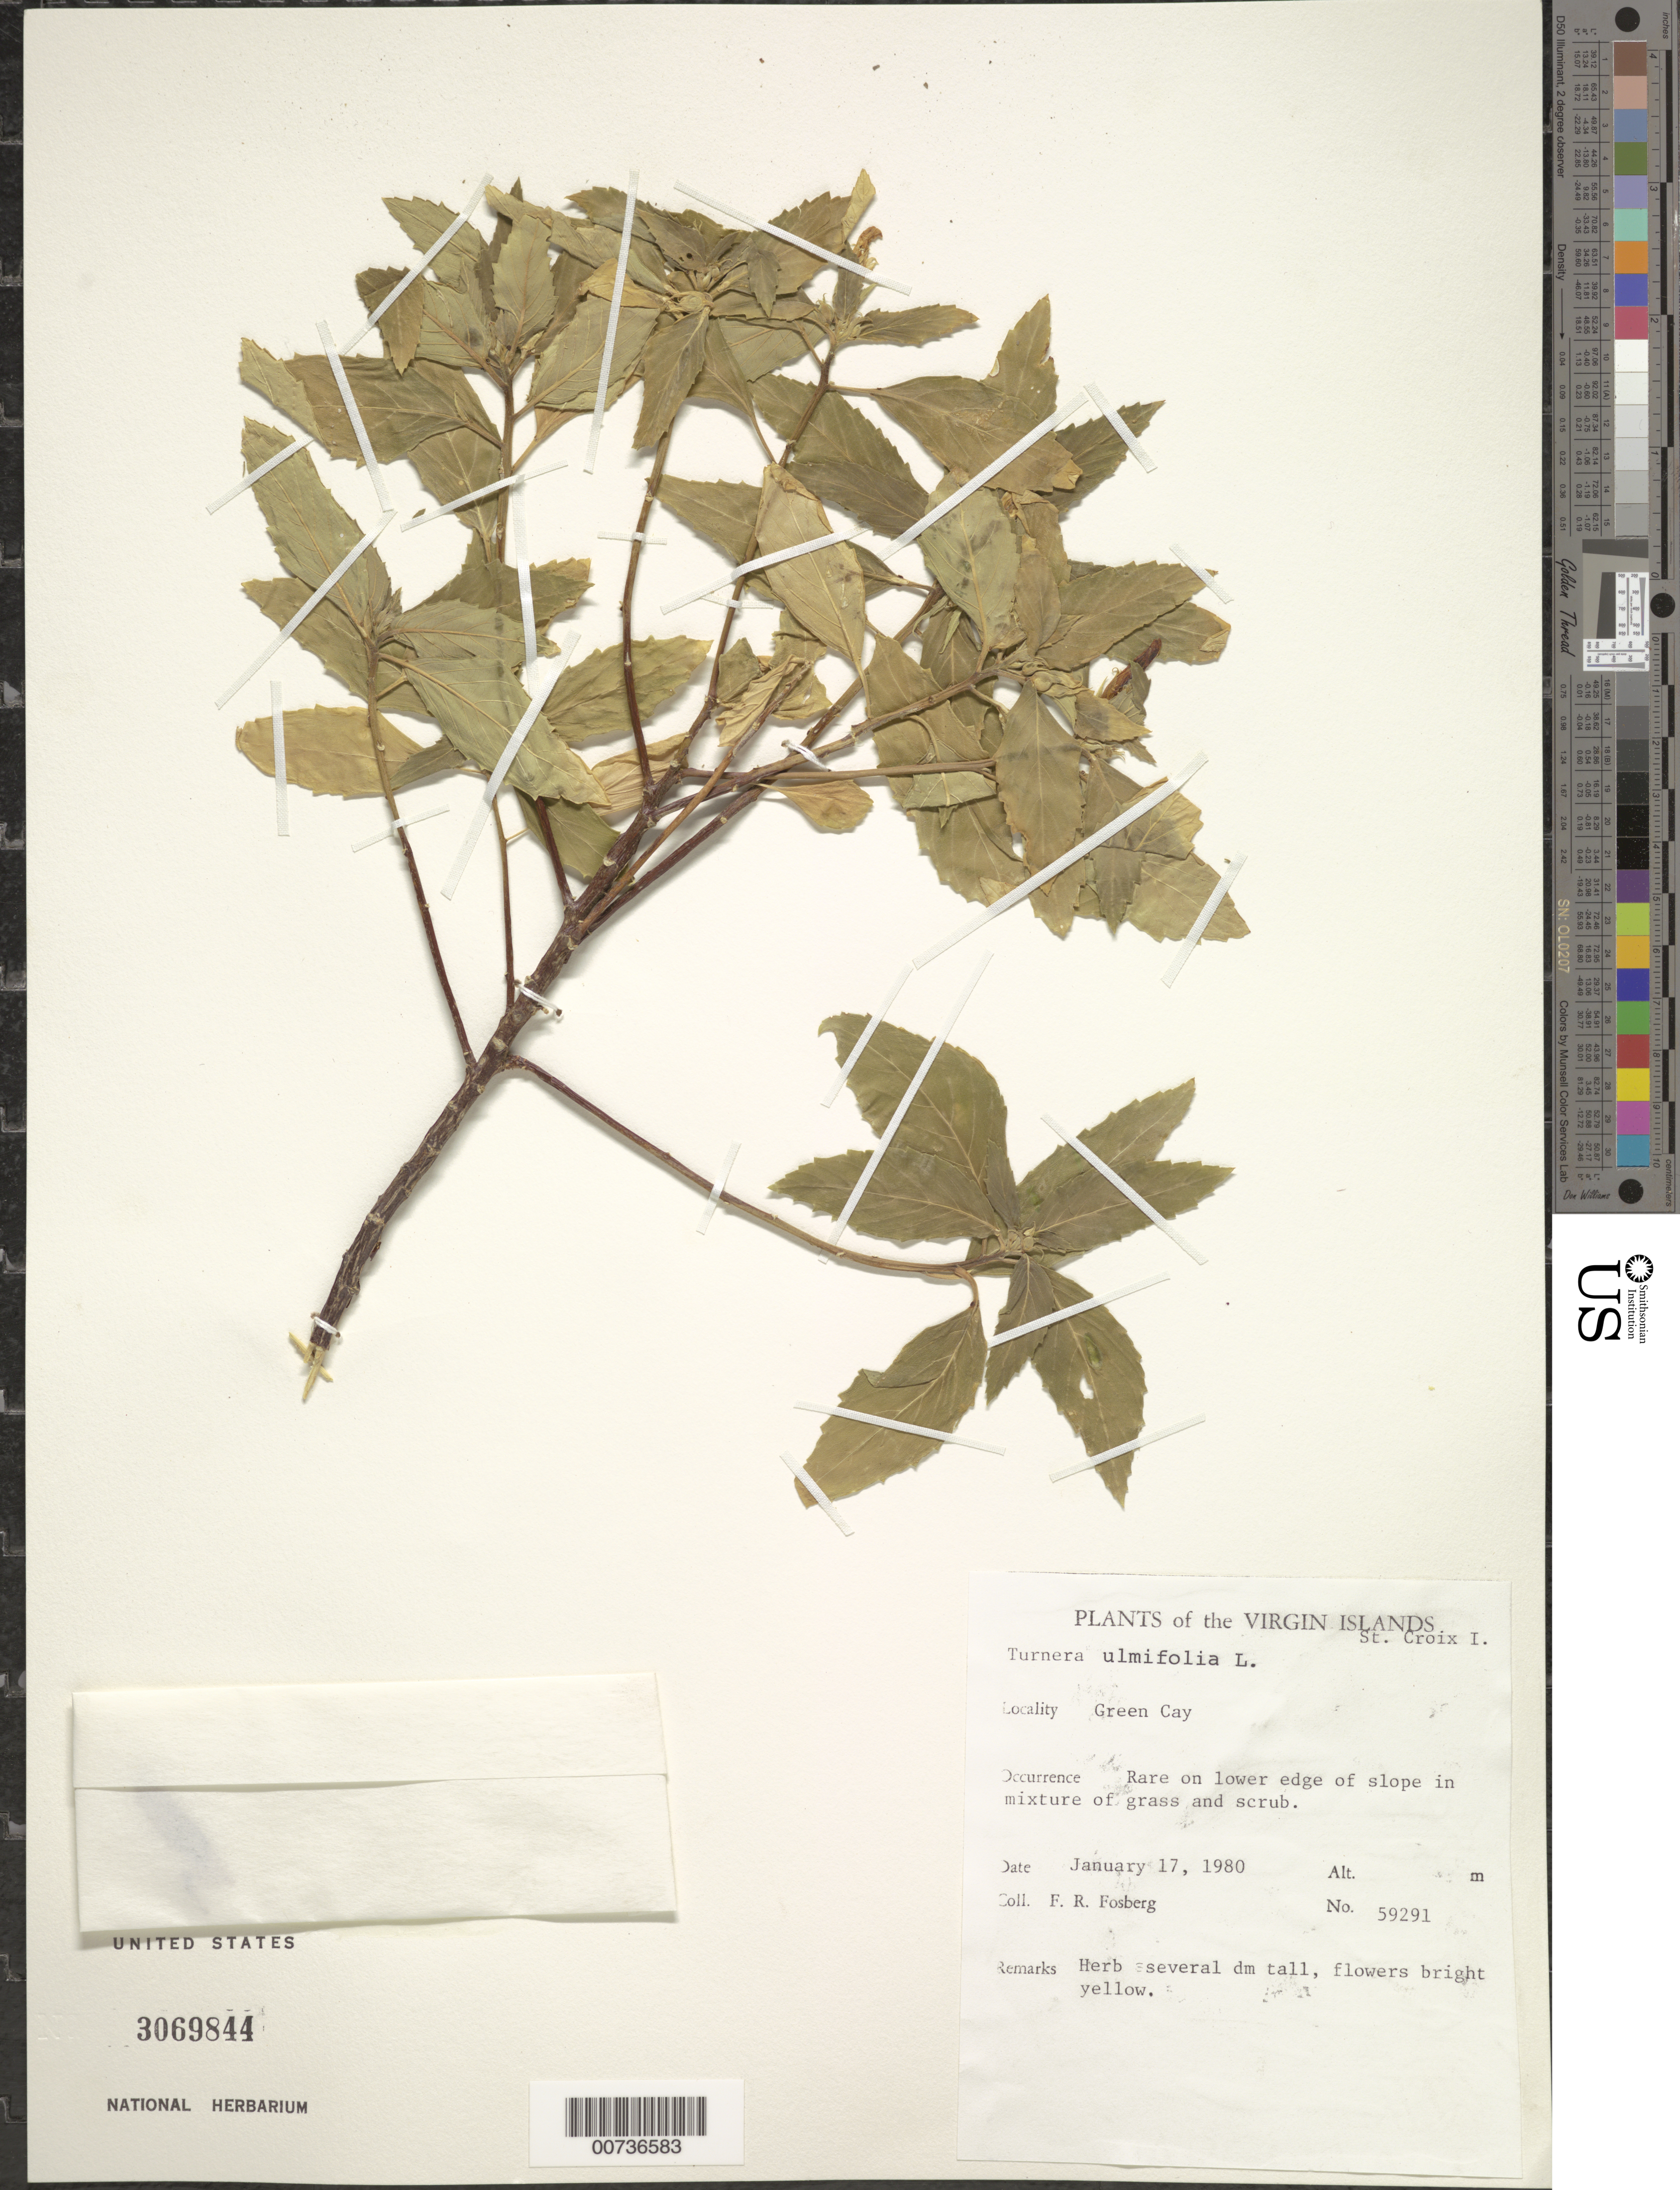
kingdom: Plantae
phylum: Tracheophyta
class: Magnoliopsida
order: Malpighiales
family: Turneraceae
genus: Turnera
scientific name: Turnera ulmifolia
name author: L.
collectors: F. R. Fosberg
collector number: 59291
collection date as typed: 17 Jan 1980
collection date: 1980-01-17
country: U.S. Virgin Islands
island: St. Croix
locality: Green Cay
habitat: Rare on lower edge of slope in mixture of grass and scrub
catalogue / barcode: US 3069844